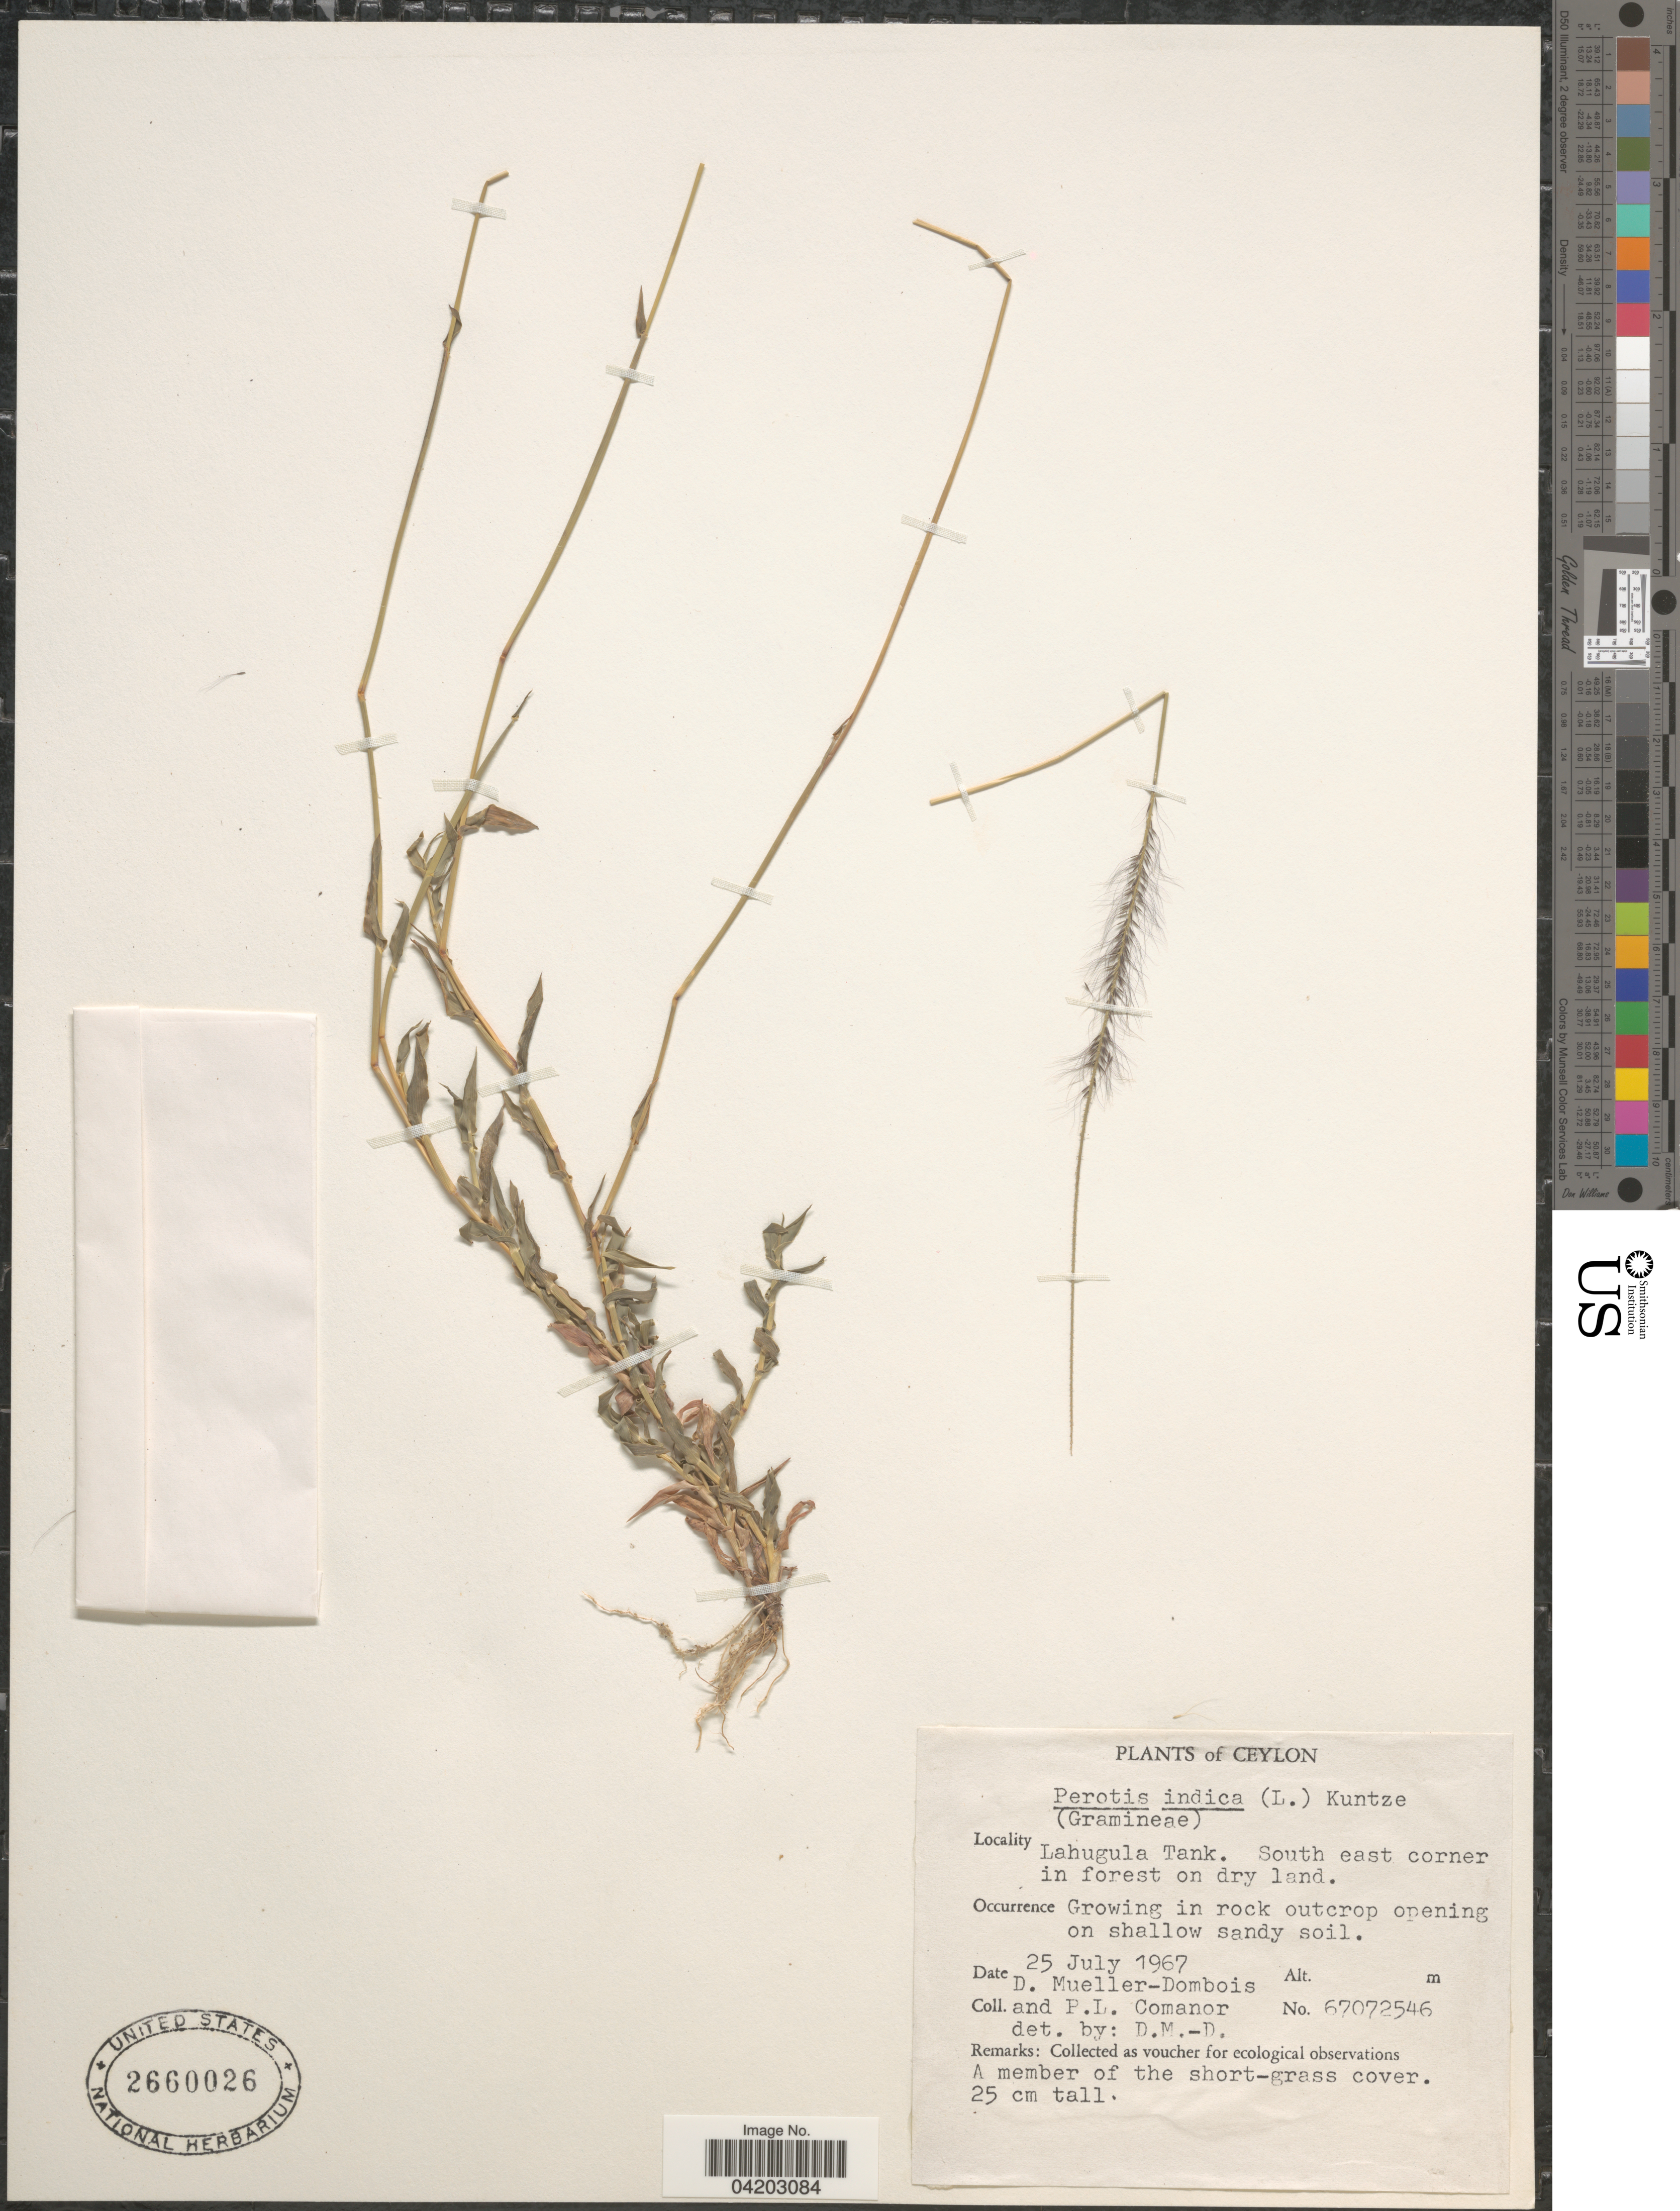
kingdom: Plantae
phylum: Tracheophyta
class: Liliopsida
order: Poales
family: Poaceae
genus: Perotis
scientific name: Perotis indica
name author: (L.) Kuntze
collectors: D. Mueller-Dombois & P. Comanor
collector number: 67072546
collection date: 1967-07-25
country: Sri Lanka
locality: Ceylon. Lahugula Tank. South east corner in forest on dry land.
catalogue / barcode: US 2660026